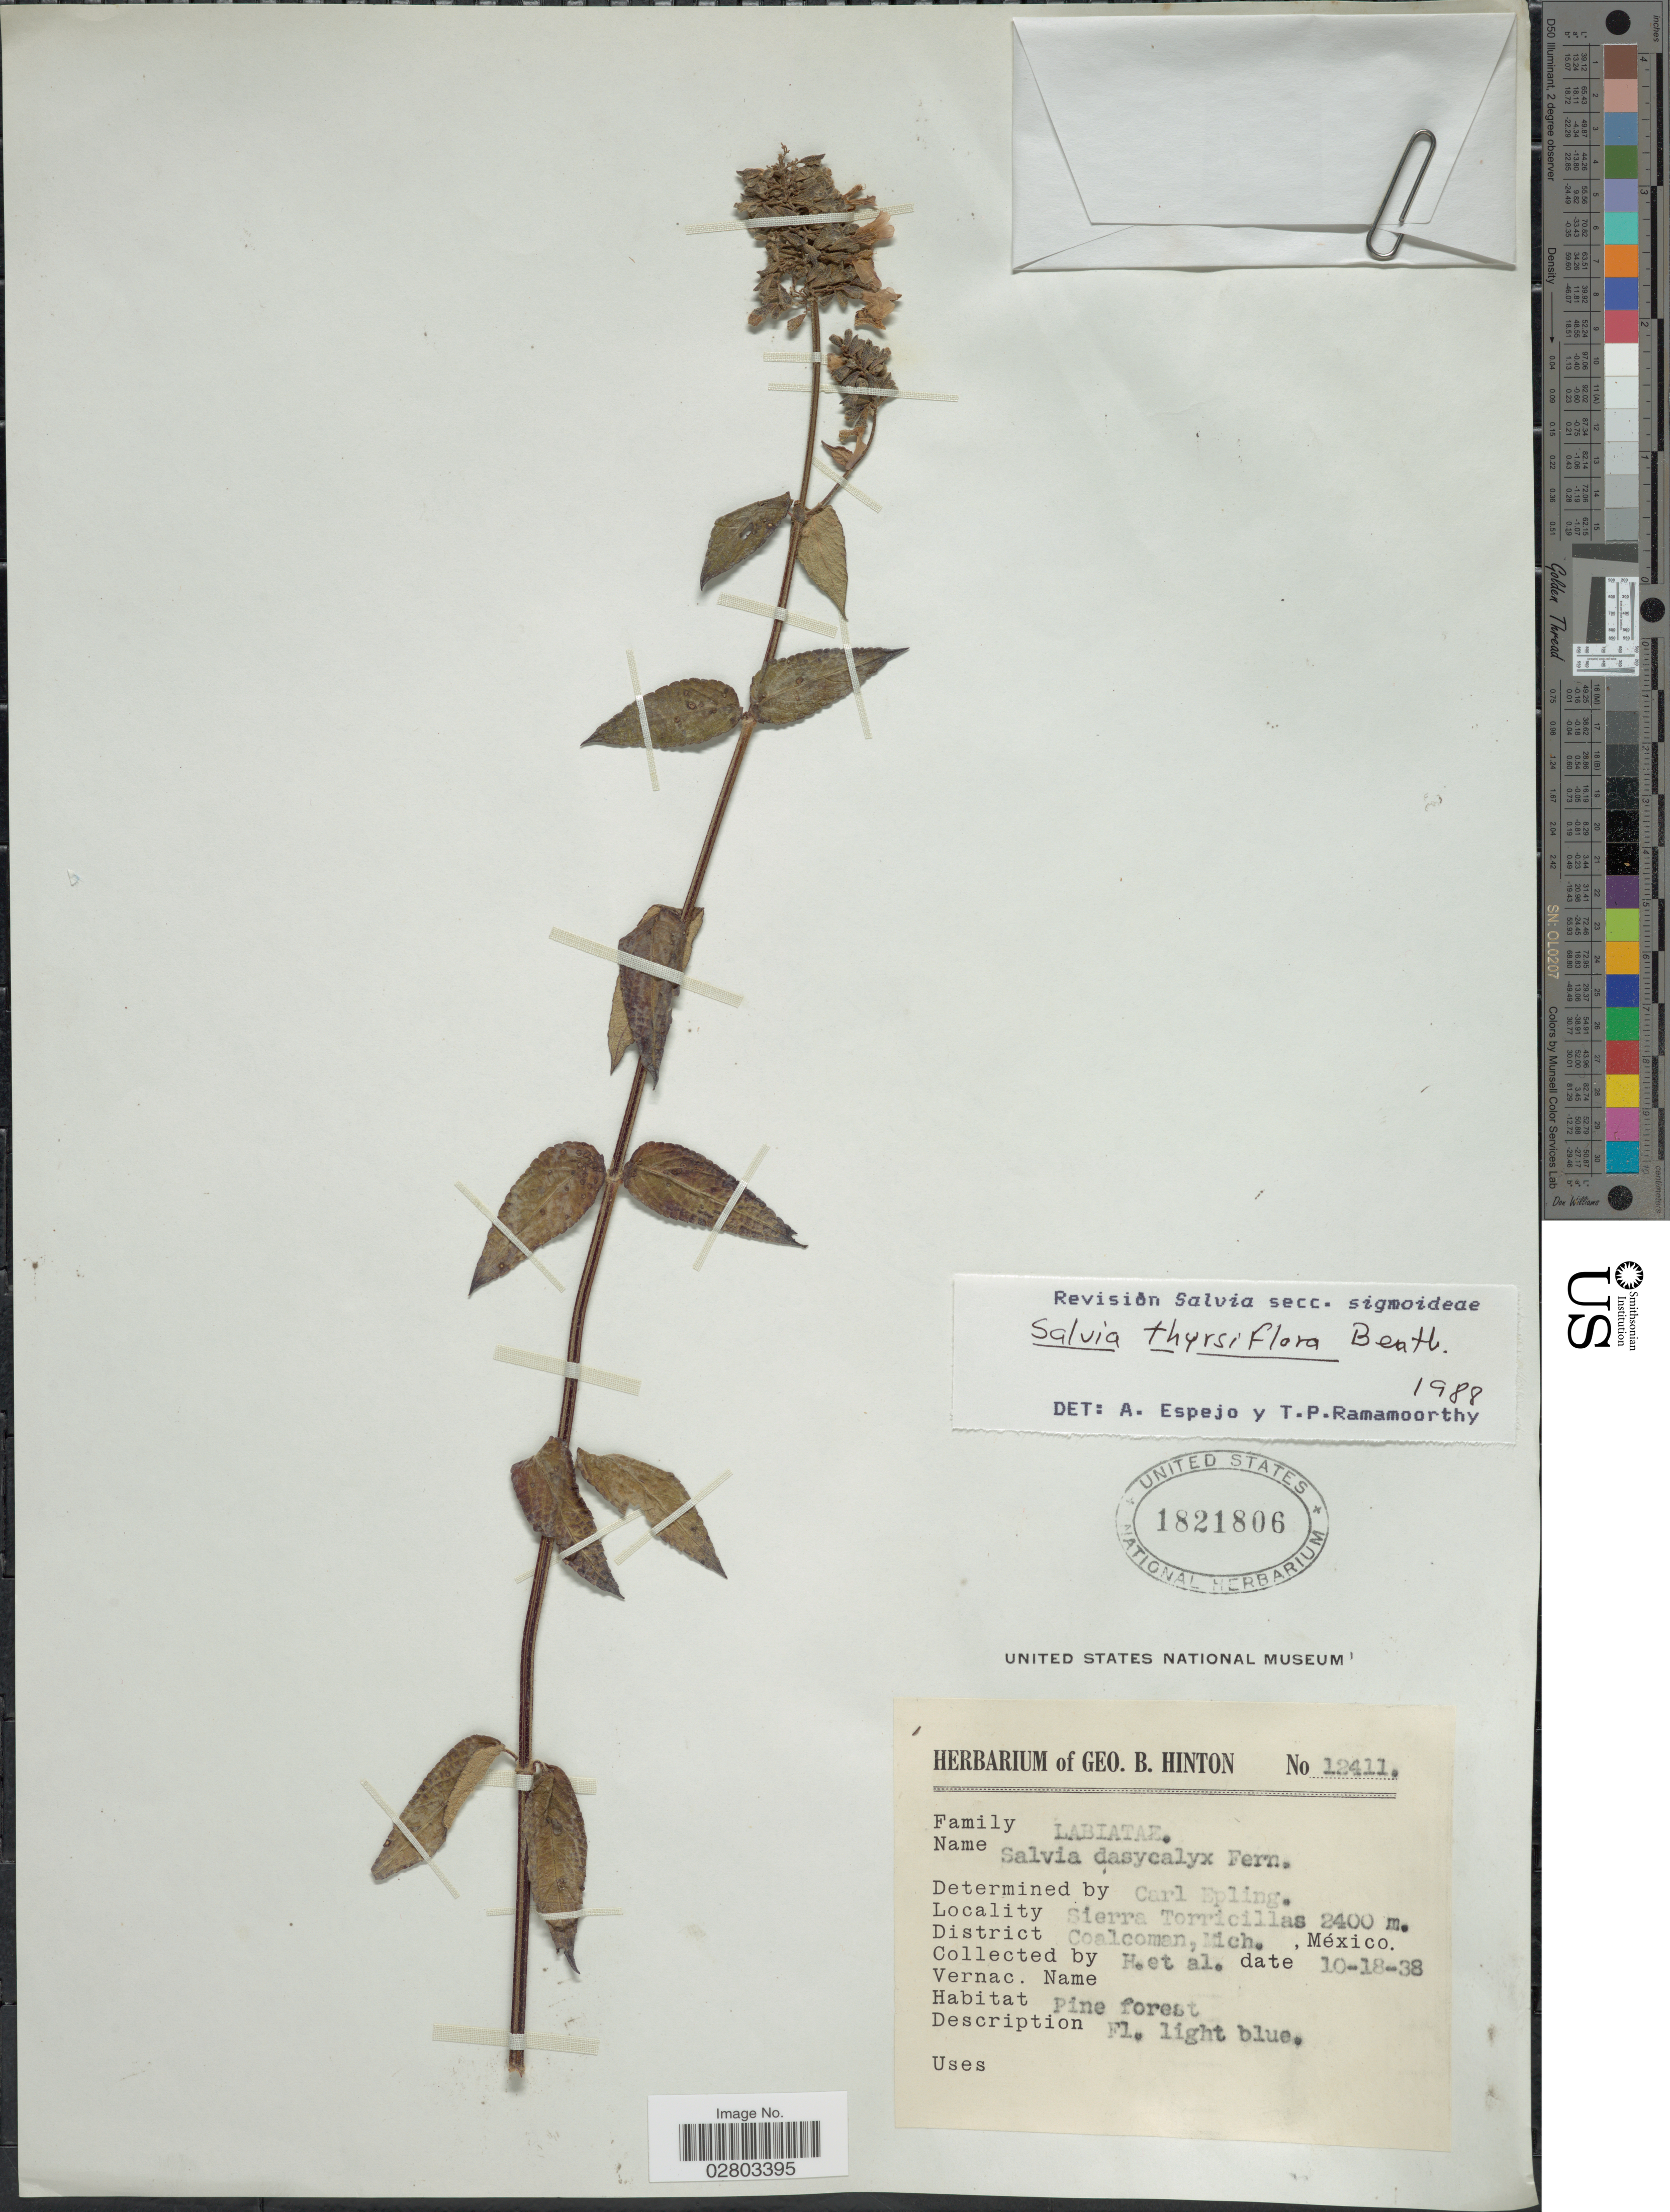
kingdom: Plantae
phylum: Tracheophyta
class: Magnoliopsida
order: Lamiales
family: Lamiaceae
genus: Salvia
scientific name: Salvia thyrsiflora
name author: Benth.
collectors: G. B. Hinton & et al.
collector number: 12411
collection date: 1938-10-18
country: Mexico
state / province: Michoacán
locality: Sierra Torricillas, District Coalcoman, Mich.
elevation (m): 2400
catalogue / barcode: US 1821806